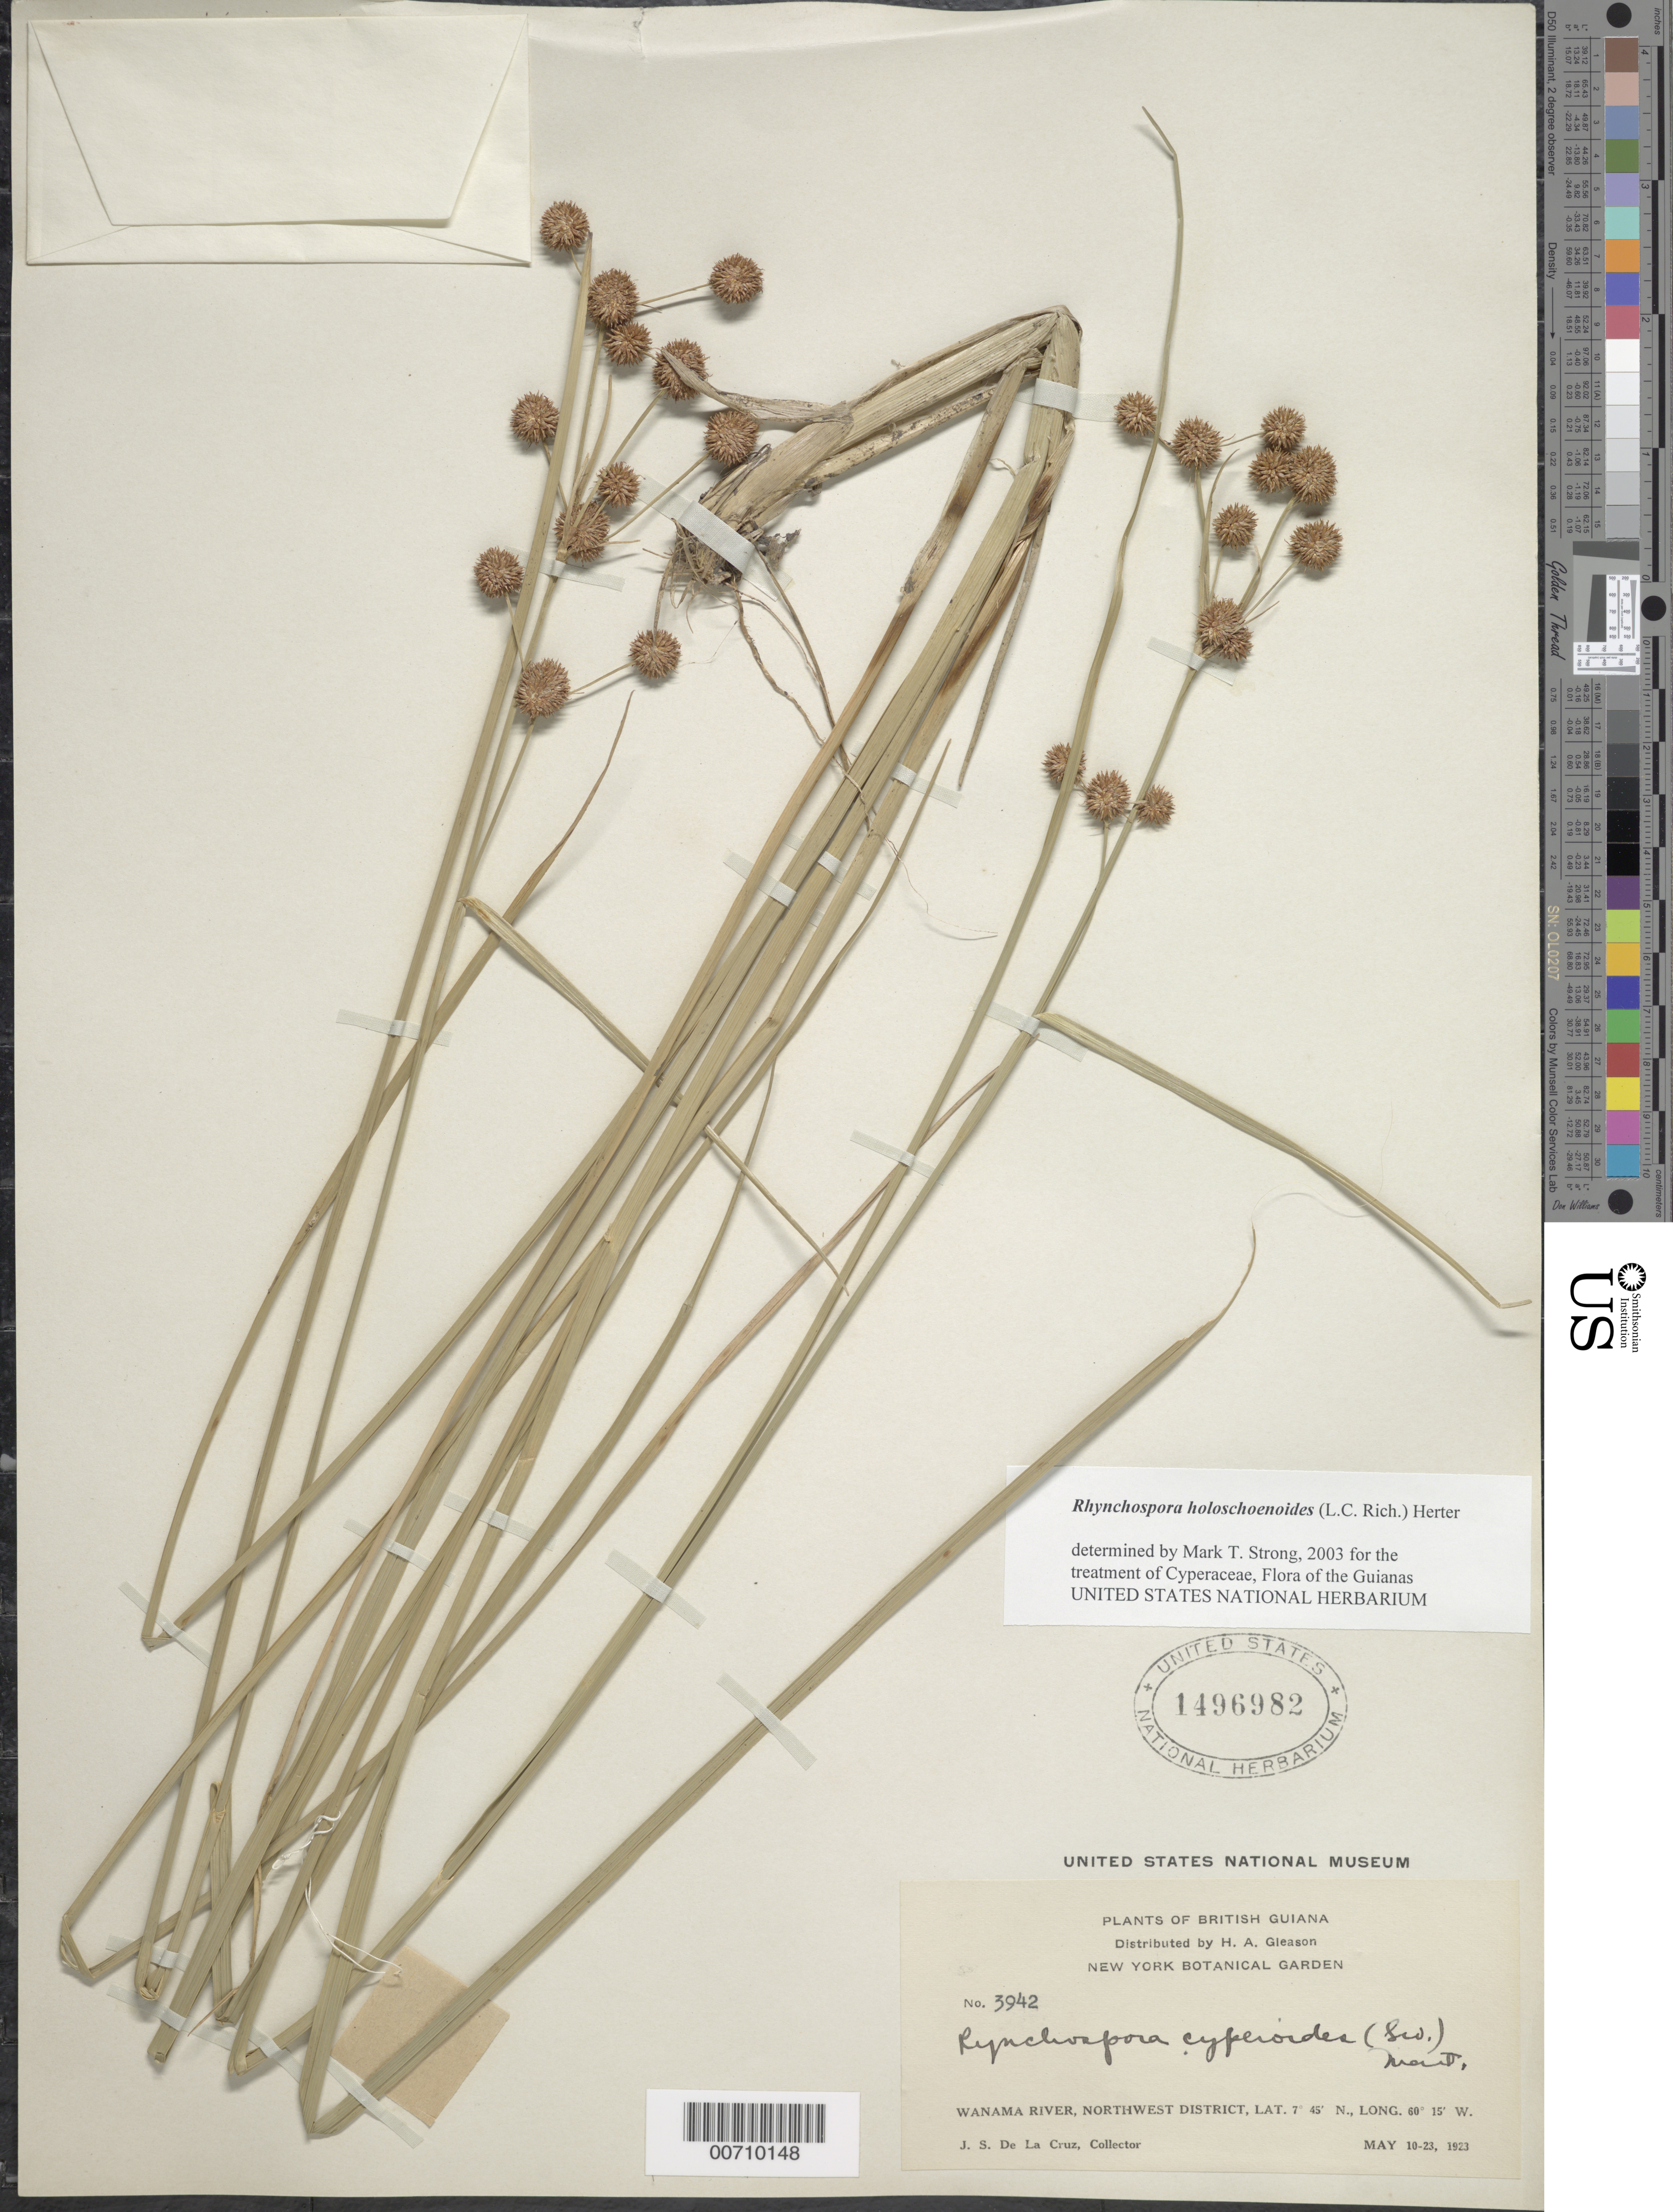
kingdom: Plantae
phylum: Tracheophyta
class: Liliopsida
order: Poales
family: Cyperaceae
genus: Rhynchospora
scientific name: Rhynchospora holoschoenoides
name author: (Rich.) Herter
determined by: Strong, M. T., (US), Smithsonian Institution - National Museum of Natural History (UNITED STATES)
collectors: J. S. de la Cruz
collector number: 3942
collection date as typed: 10-May-23 to 23-May-23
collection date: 1923-05-10/1923-05-23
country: Guyana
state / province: Barima-Waini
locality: Wanama R., NW District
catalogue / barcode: US 1496982